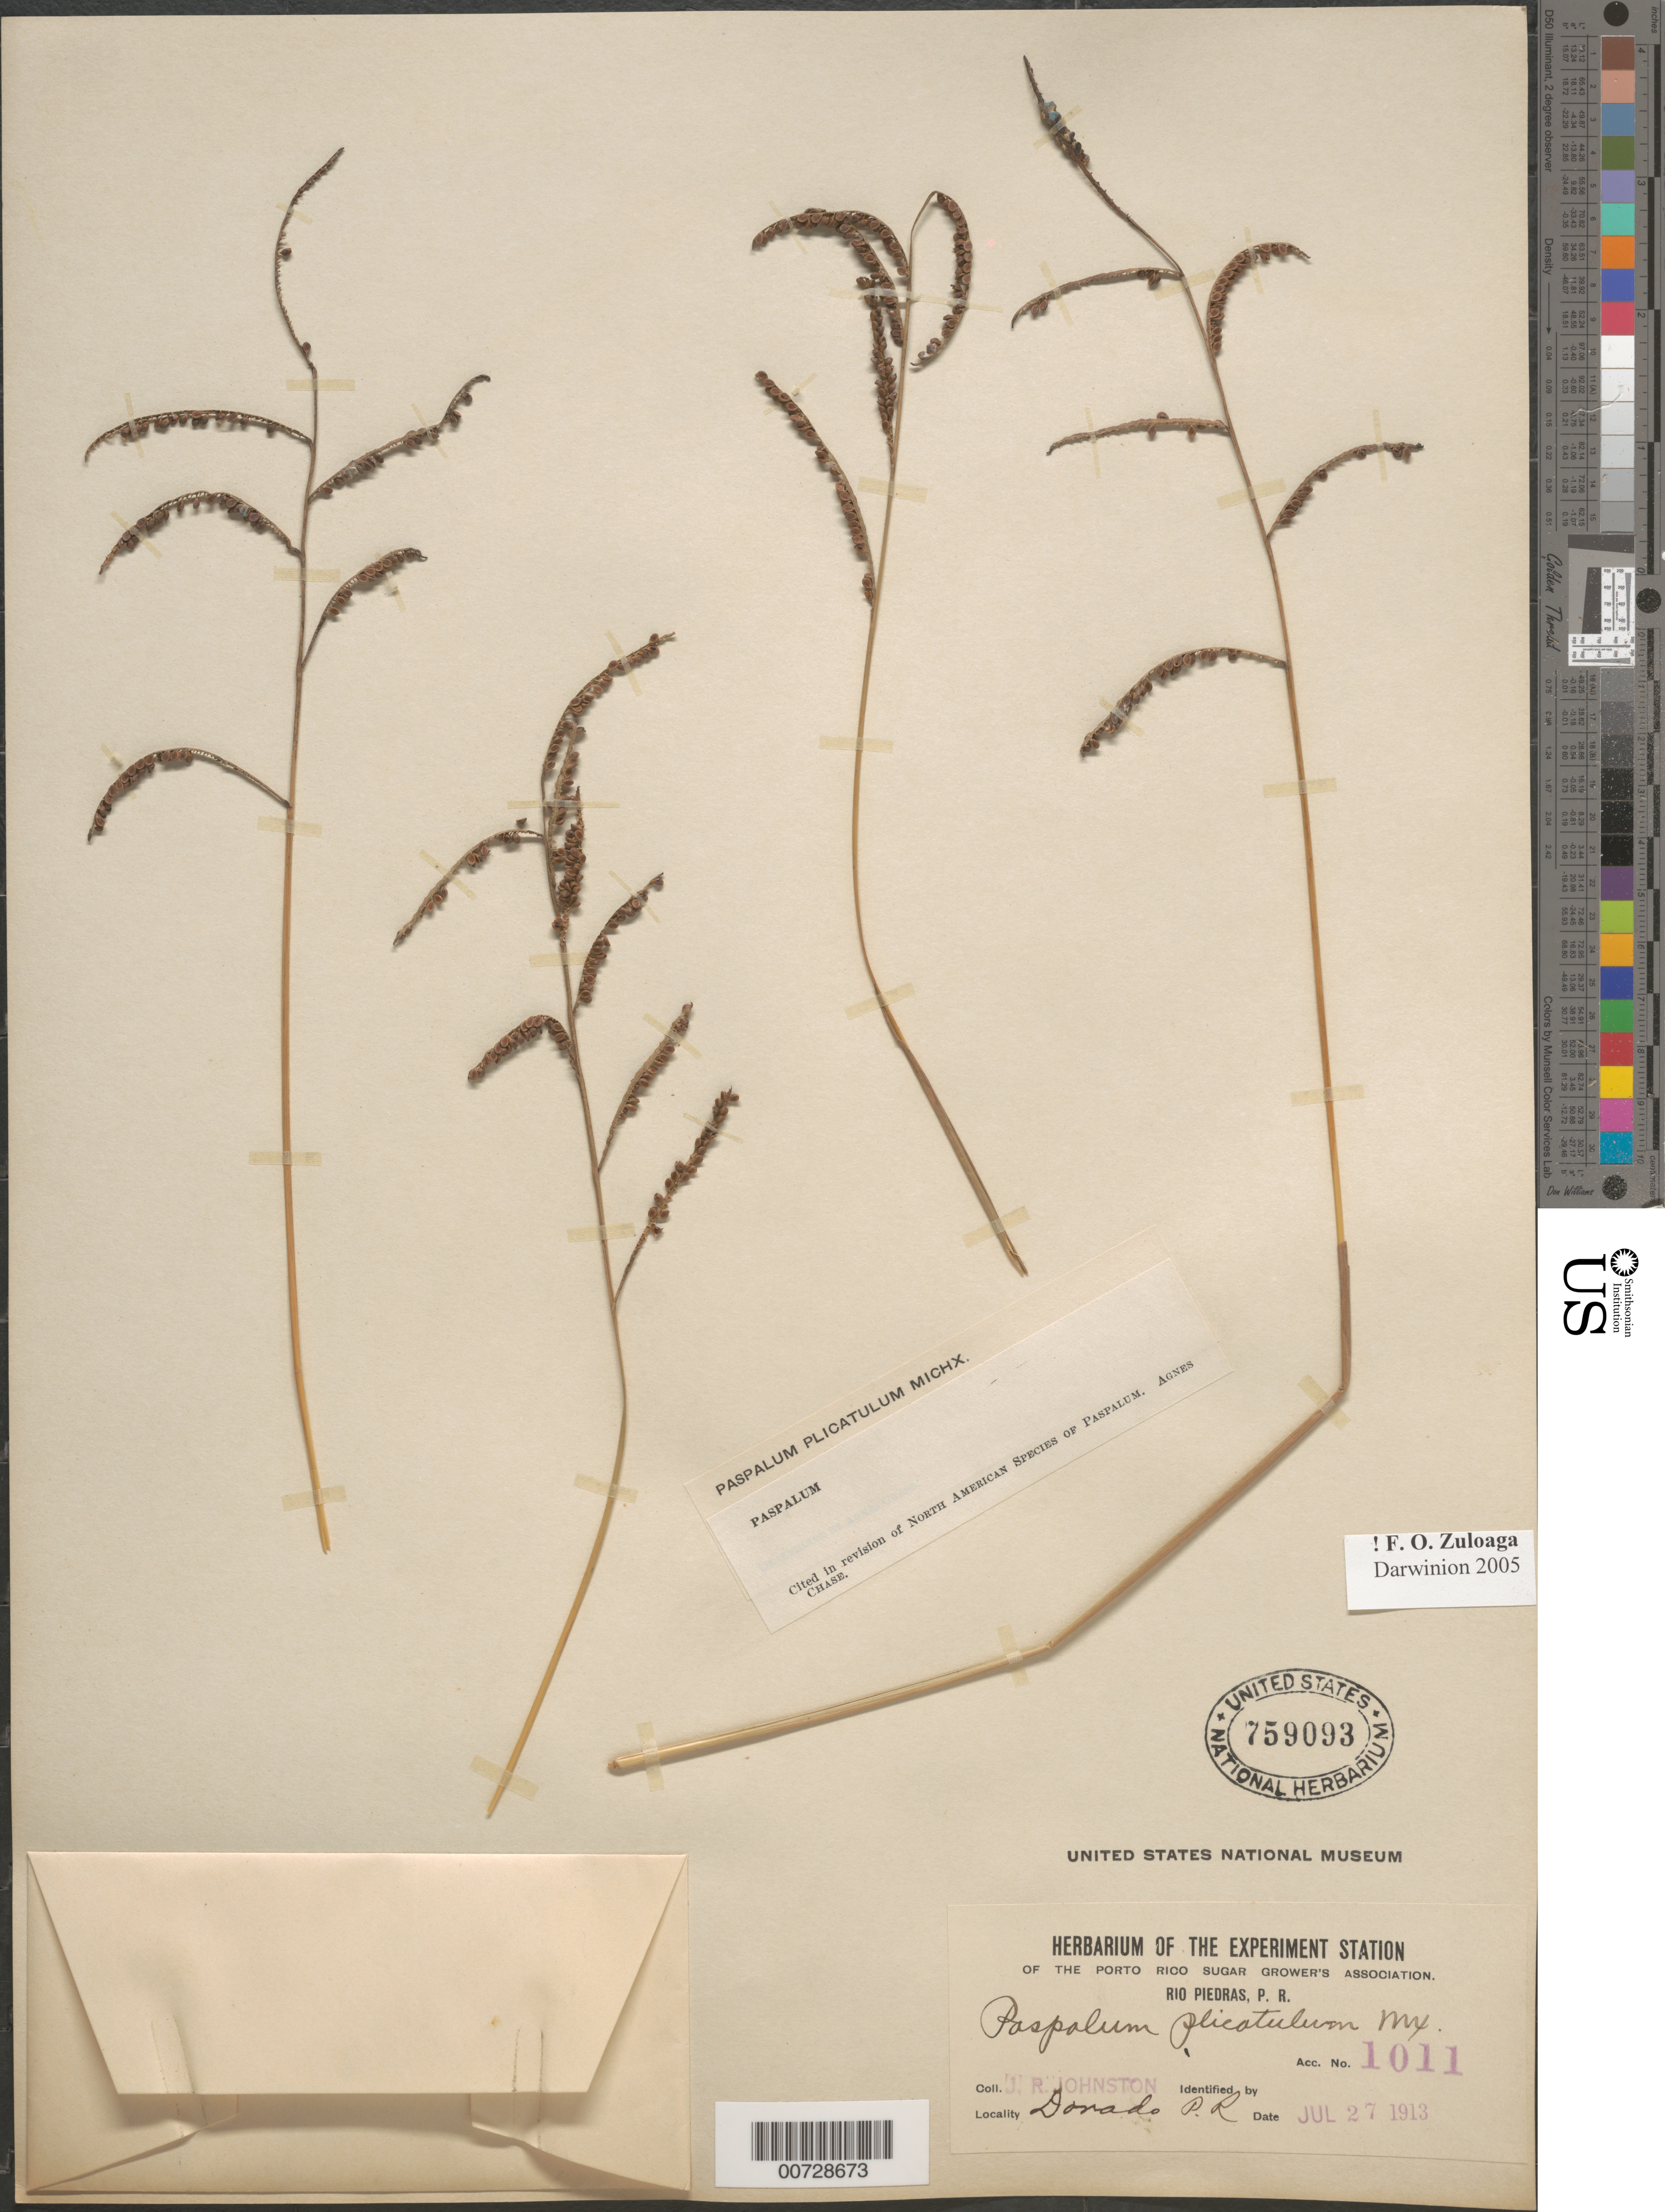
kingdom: Plantae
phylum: Tracheophyta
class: Liliopsida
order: Poales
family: Poaceae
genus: Paspalum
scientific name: Paspalum plicatulum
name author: Michx.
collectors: J. Johnston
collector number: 1011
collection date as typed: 27 Jul 1913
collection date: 1913-07-27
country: Puerto Rico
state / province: Dorado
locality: Dorado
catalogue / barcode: US 759093